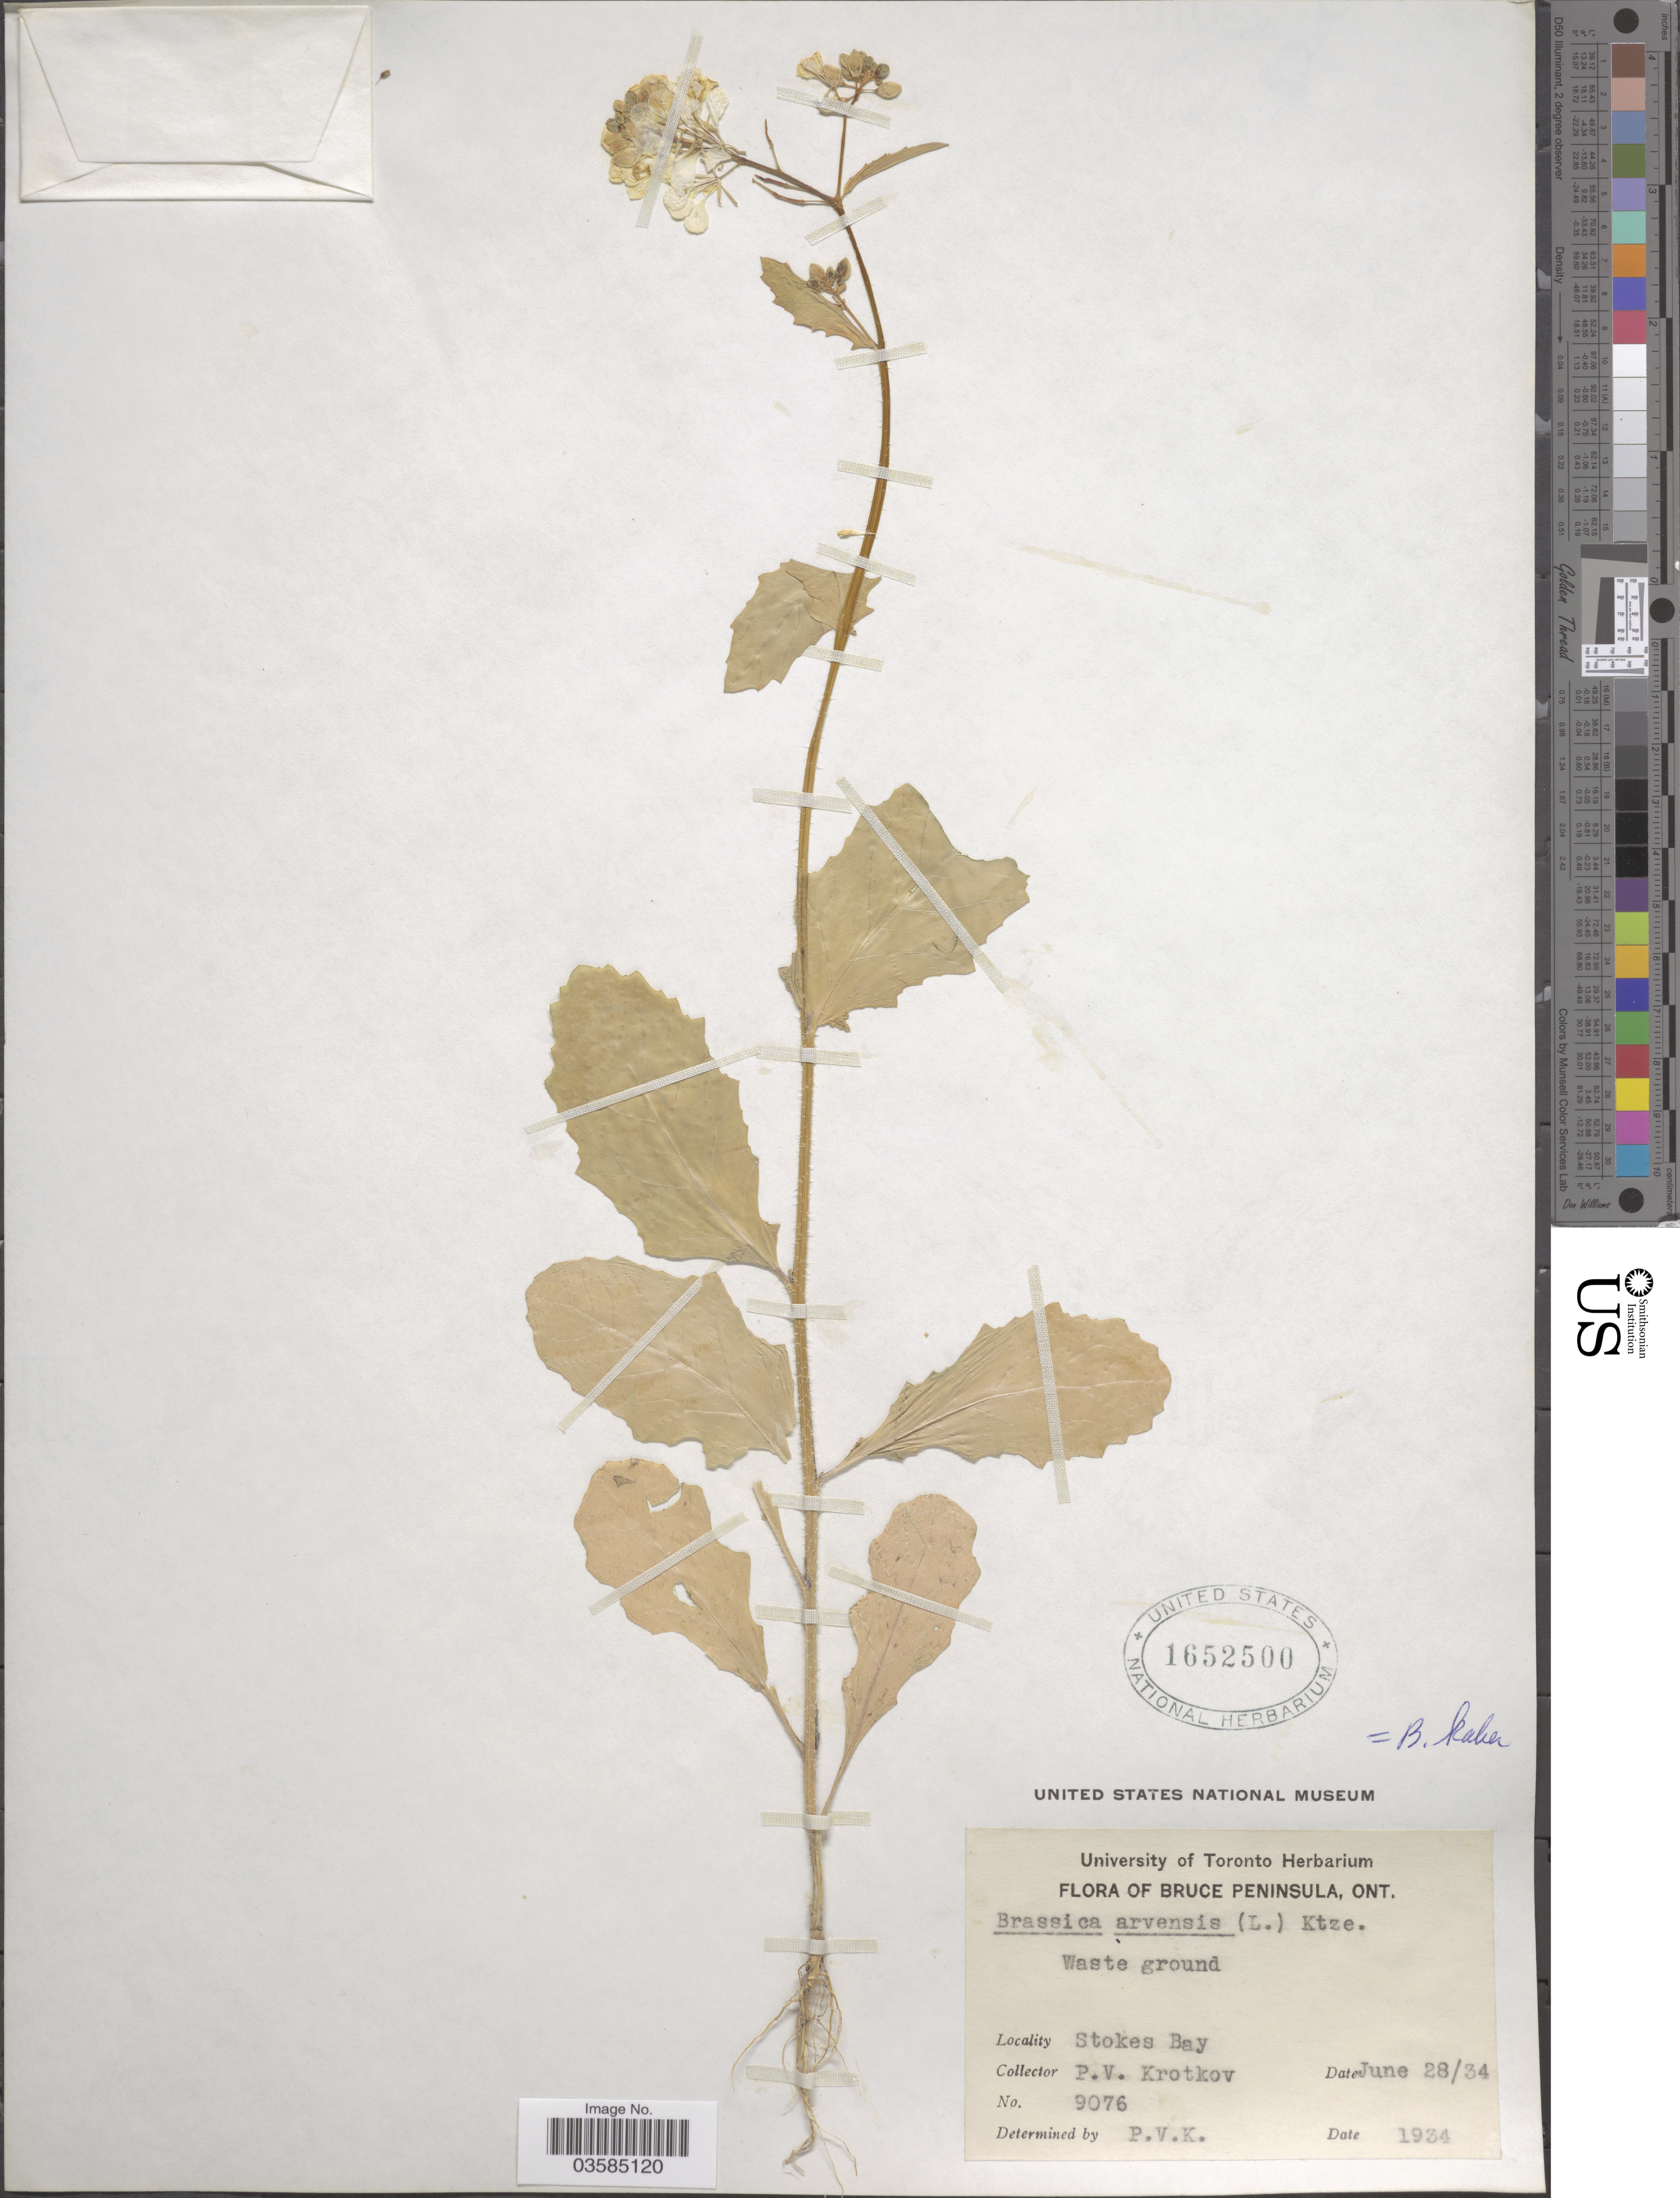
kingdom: Plantae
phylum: Tracheophyta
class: Magnoliopsida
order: Brassicales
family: Brassicaceae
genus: Brassica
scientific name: Brassica kaber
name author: (DC.) L.C. Wheeler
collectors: P. V. Krotkov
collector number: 9076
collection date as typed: Transcribed d/m/y: 28/6/34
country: Canada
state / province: Ontario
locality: Bruce Peninsula. Waste ground. Stokes Bay.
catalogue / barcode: US 1652500